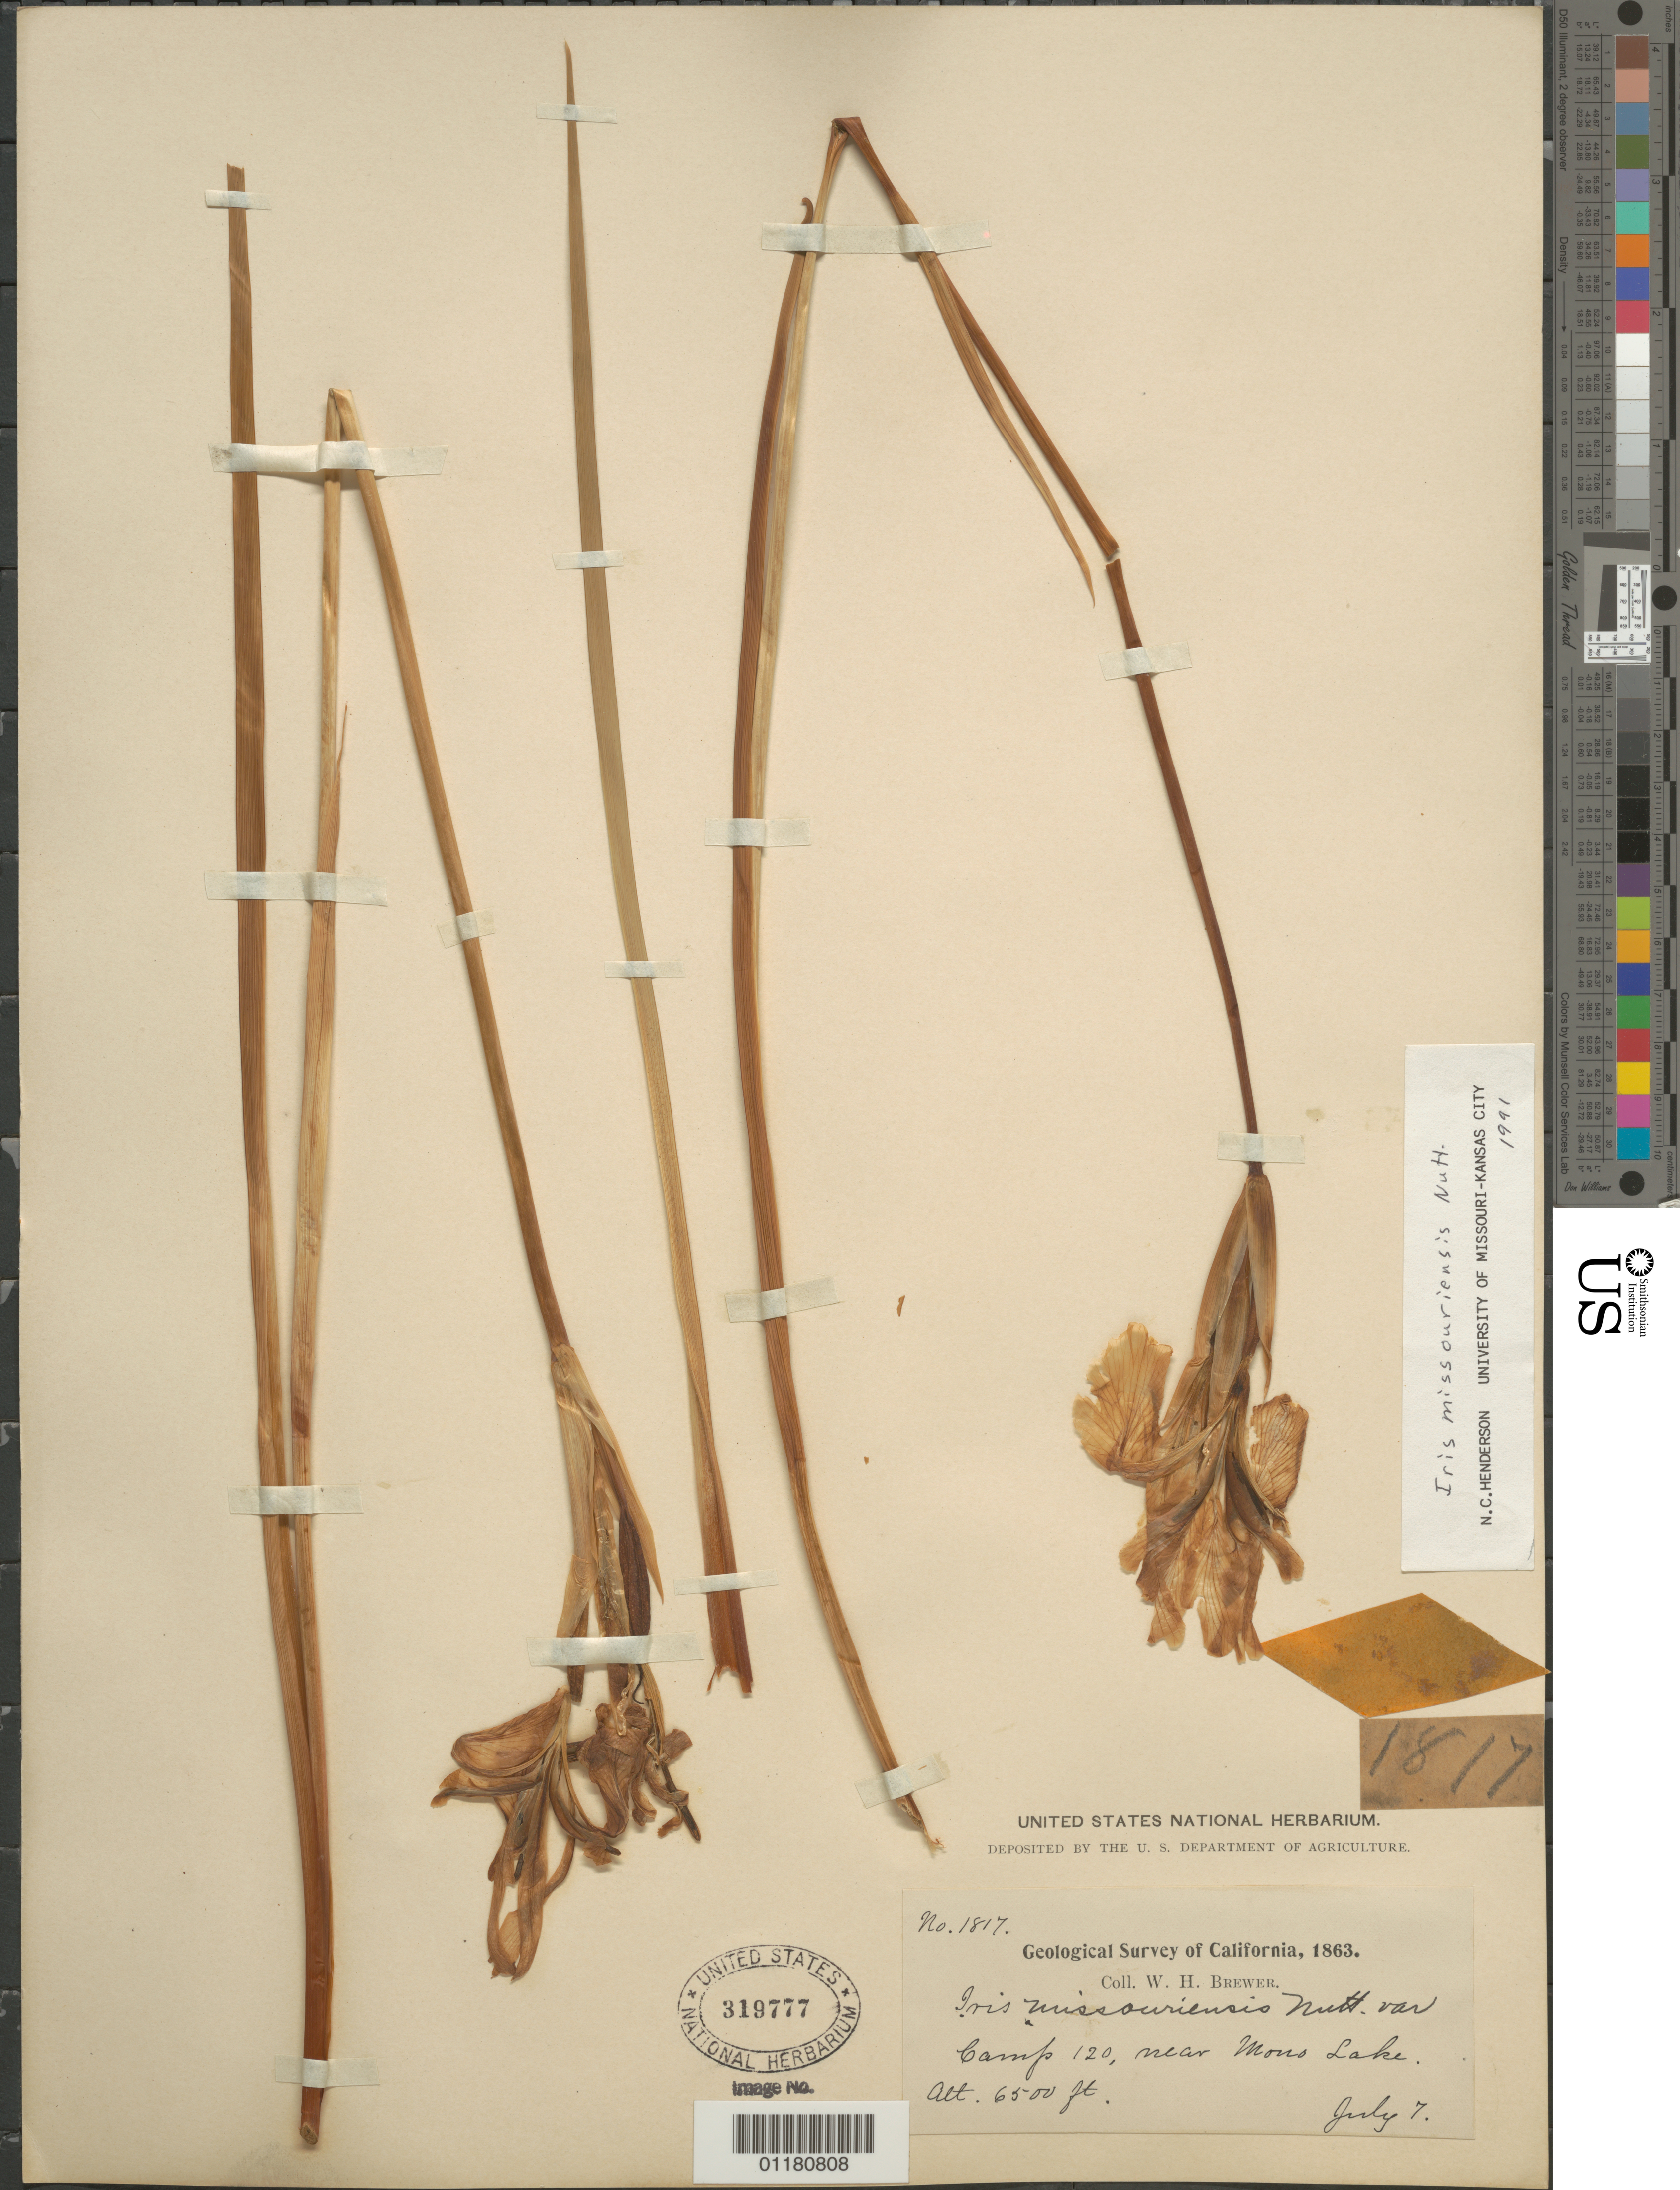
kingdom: Plantae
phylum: Tracheophyta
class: Liliopsida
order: Asparagales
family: Iridaceae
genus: Iris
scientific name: Iris missouriensis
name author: Nutt.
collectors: W. H. Brewer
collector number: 1817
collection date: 1863-07-07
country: United States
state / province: California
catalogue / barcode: US 319777